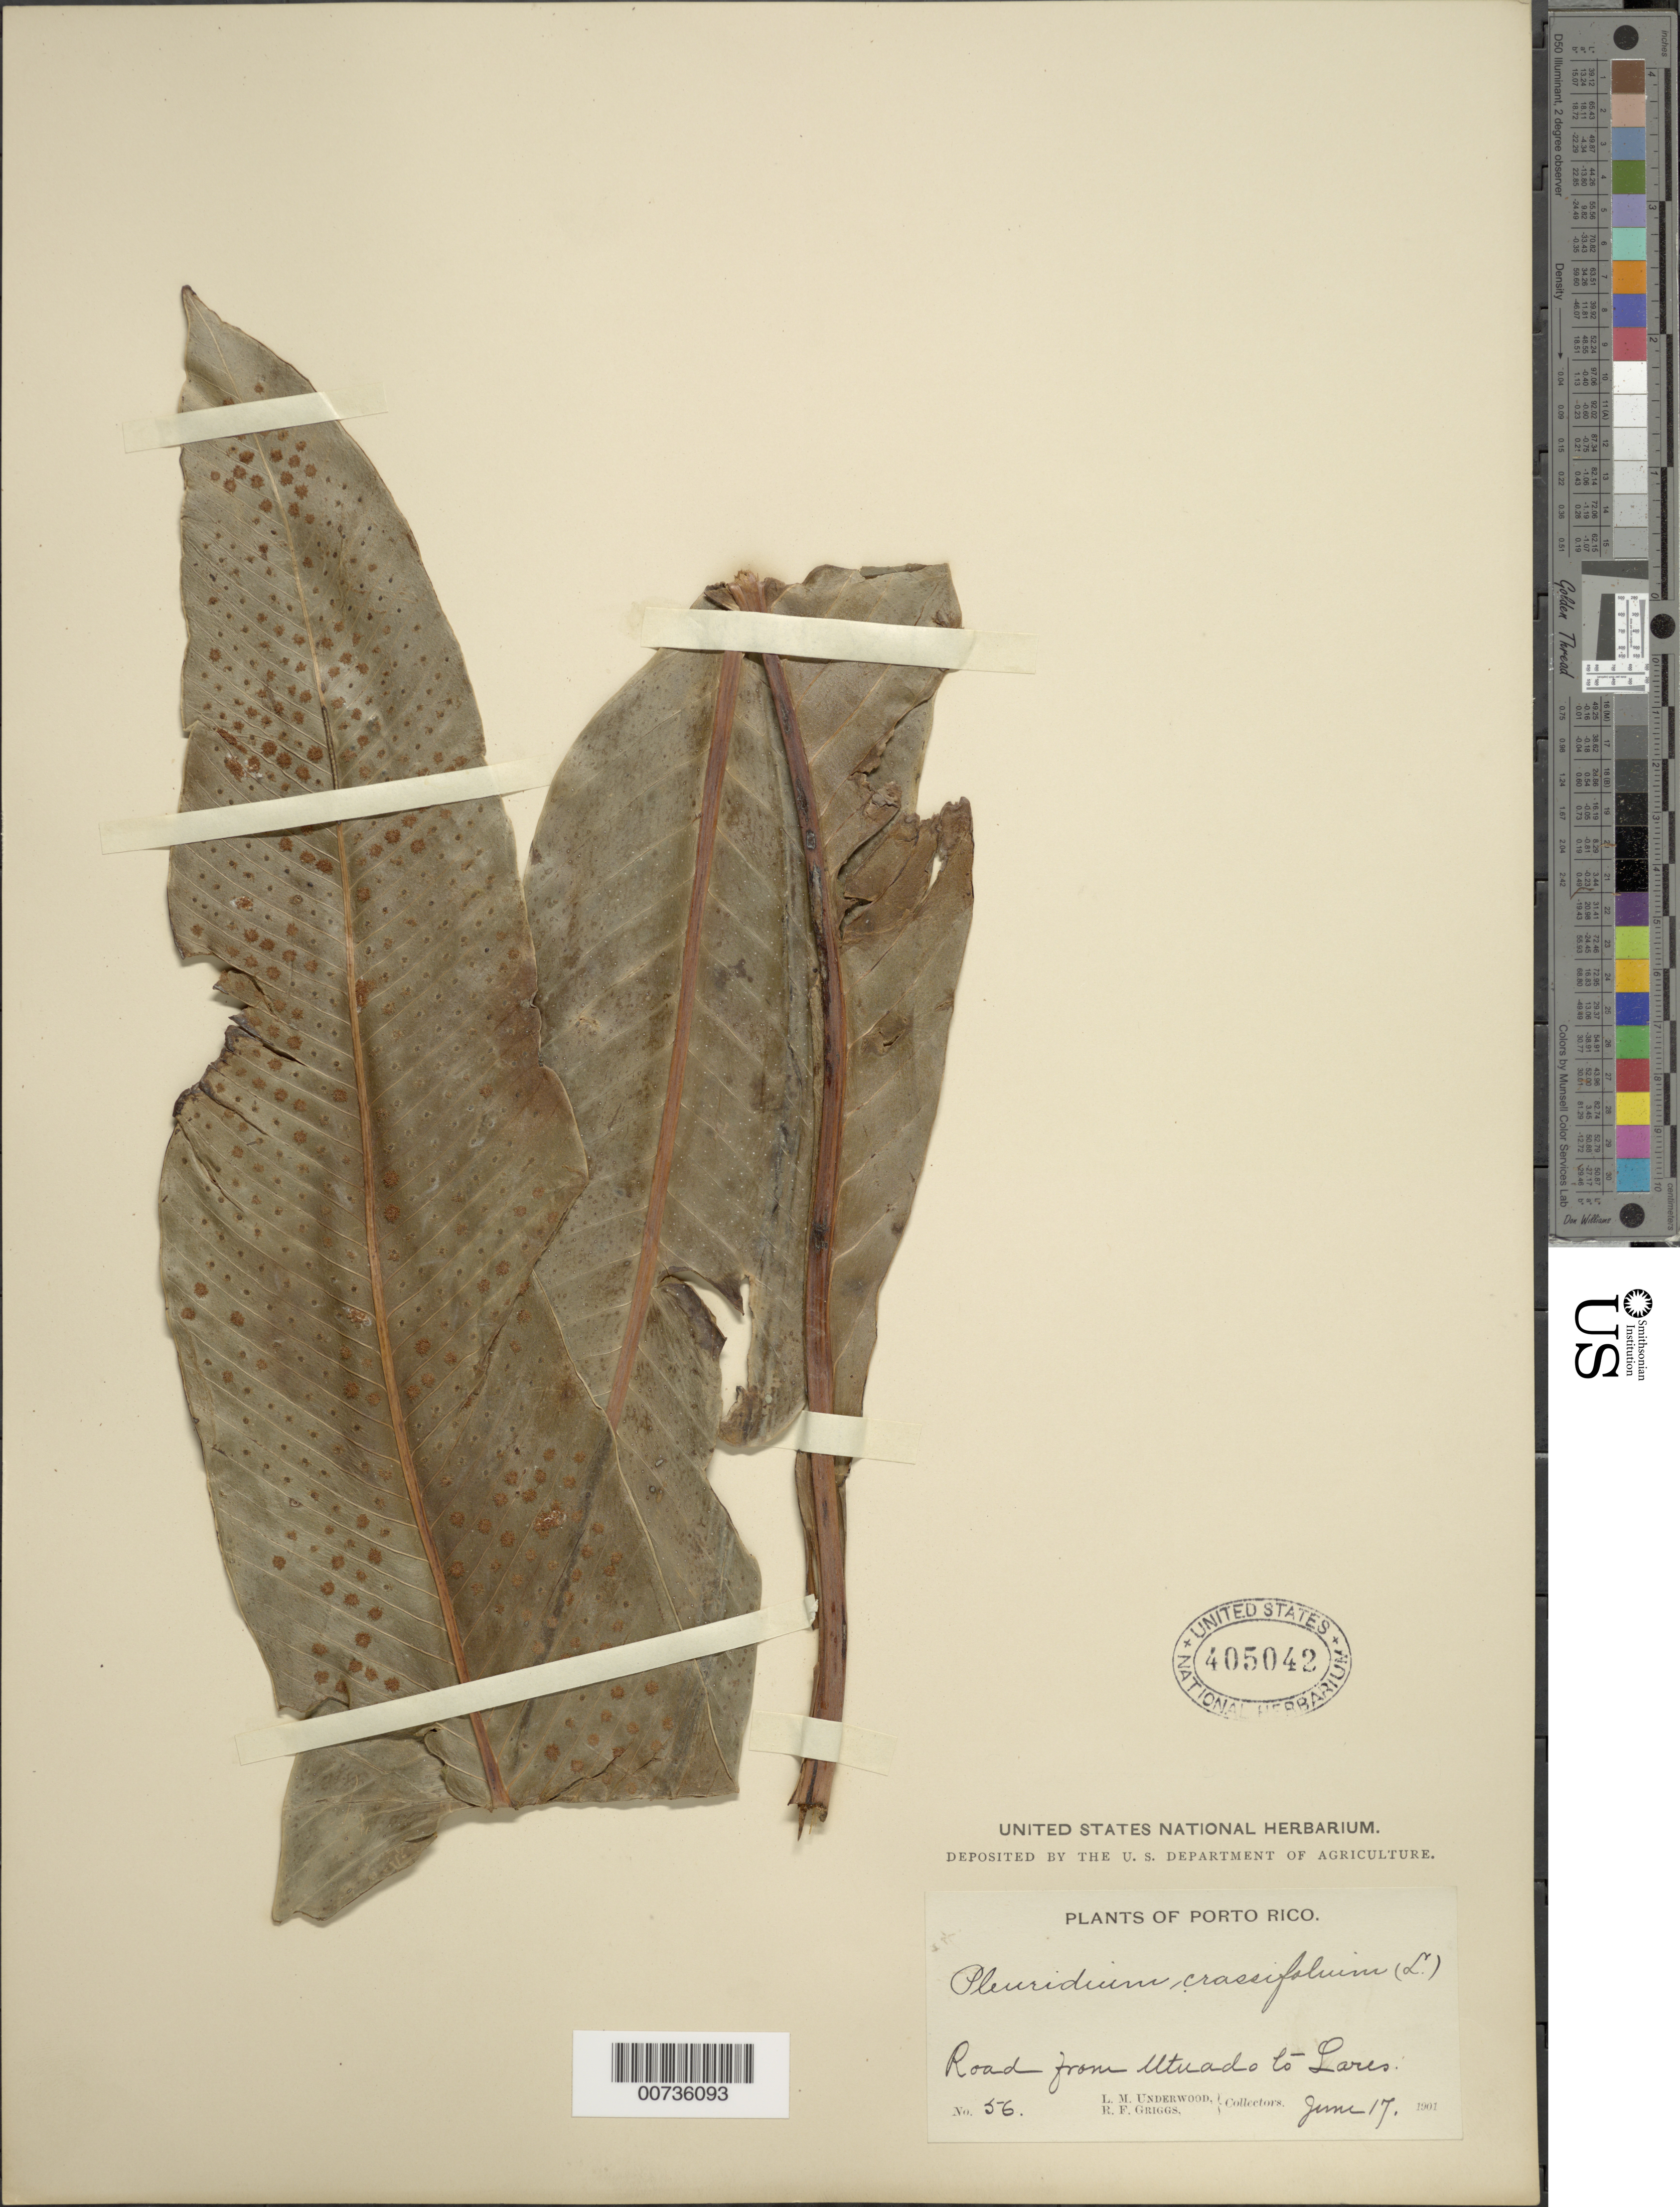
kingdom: Plantae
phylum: Tracheophyta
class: Polypodiopsida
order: Polypodiales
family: Polypodiaceae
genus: Niphidium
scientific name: Niphidium crassifolium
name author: (L.) Lellinger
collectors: L. M. Underwood & R. F. Griggs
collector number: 56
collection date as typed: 17 Jun 1901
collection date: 1901-06-17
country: Puerto Rico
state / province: Utuado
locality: Road from Utuado to Lares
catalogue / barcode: US 405042